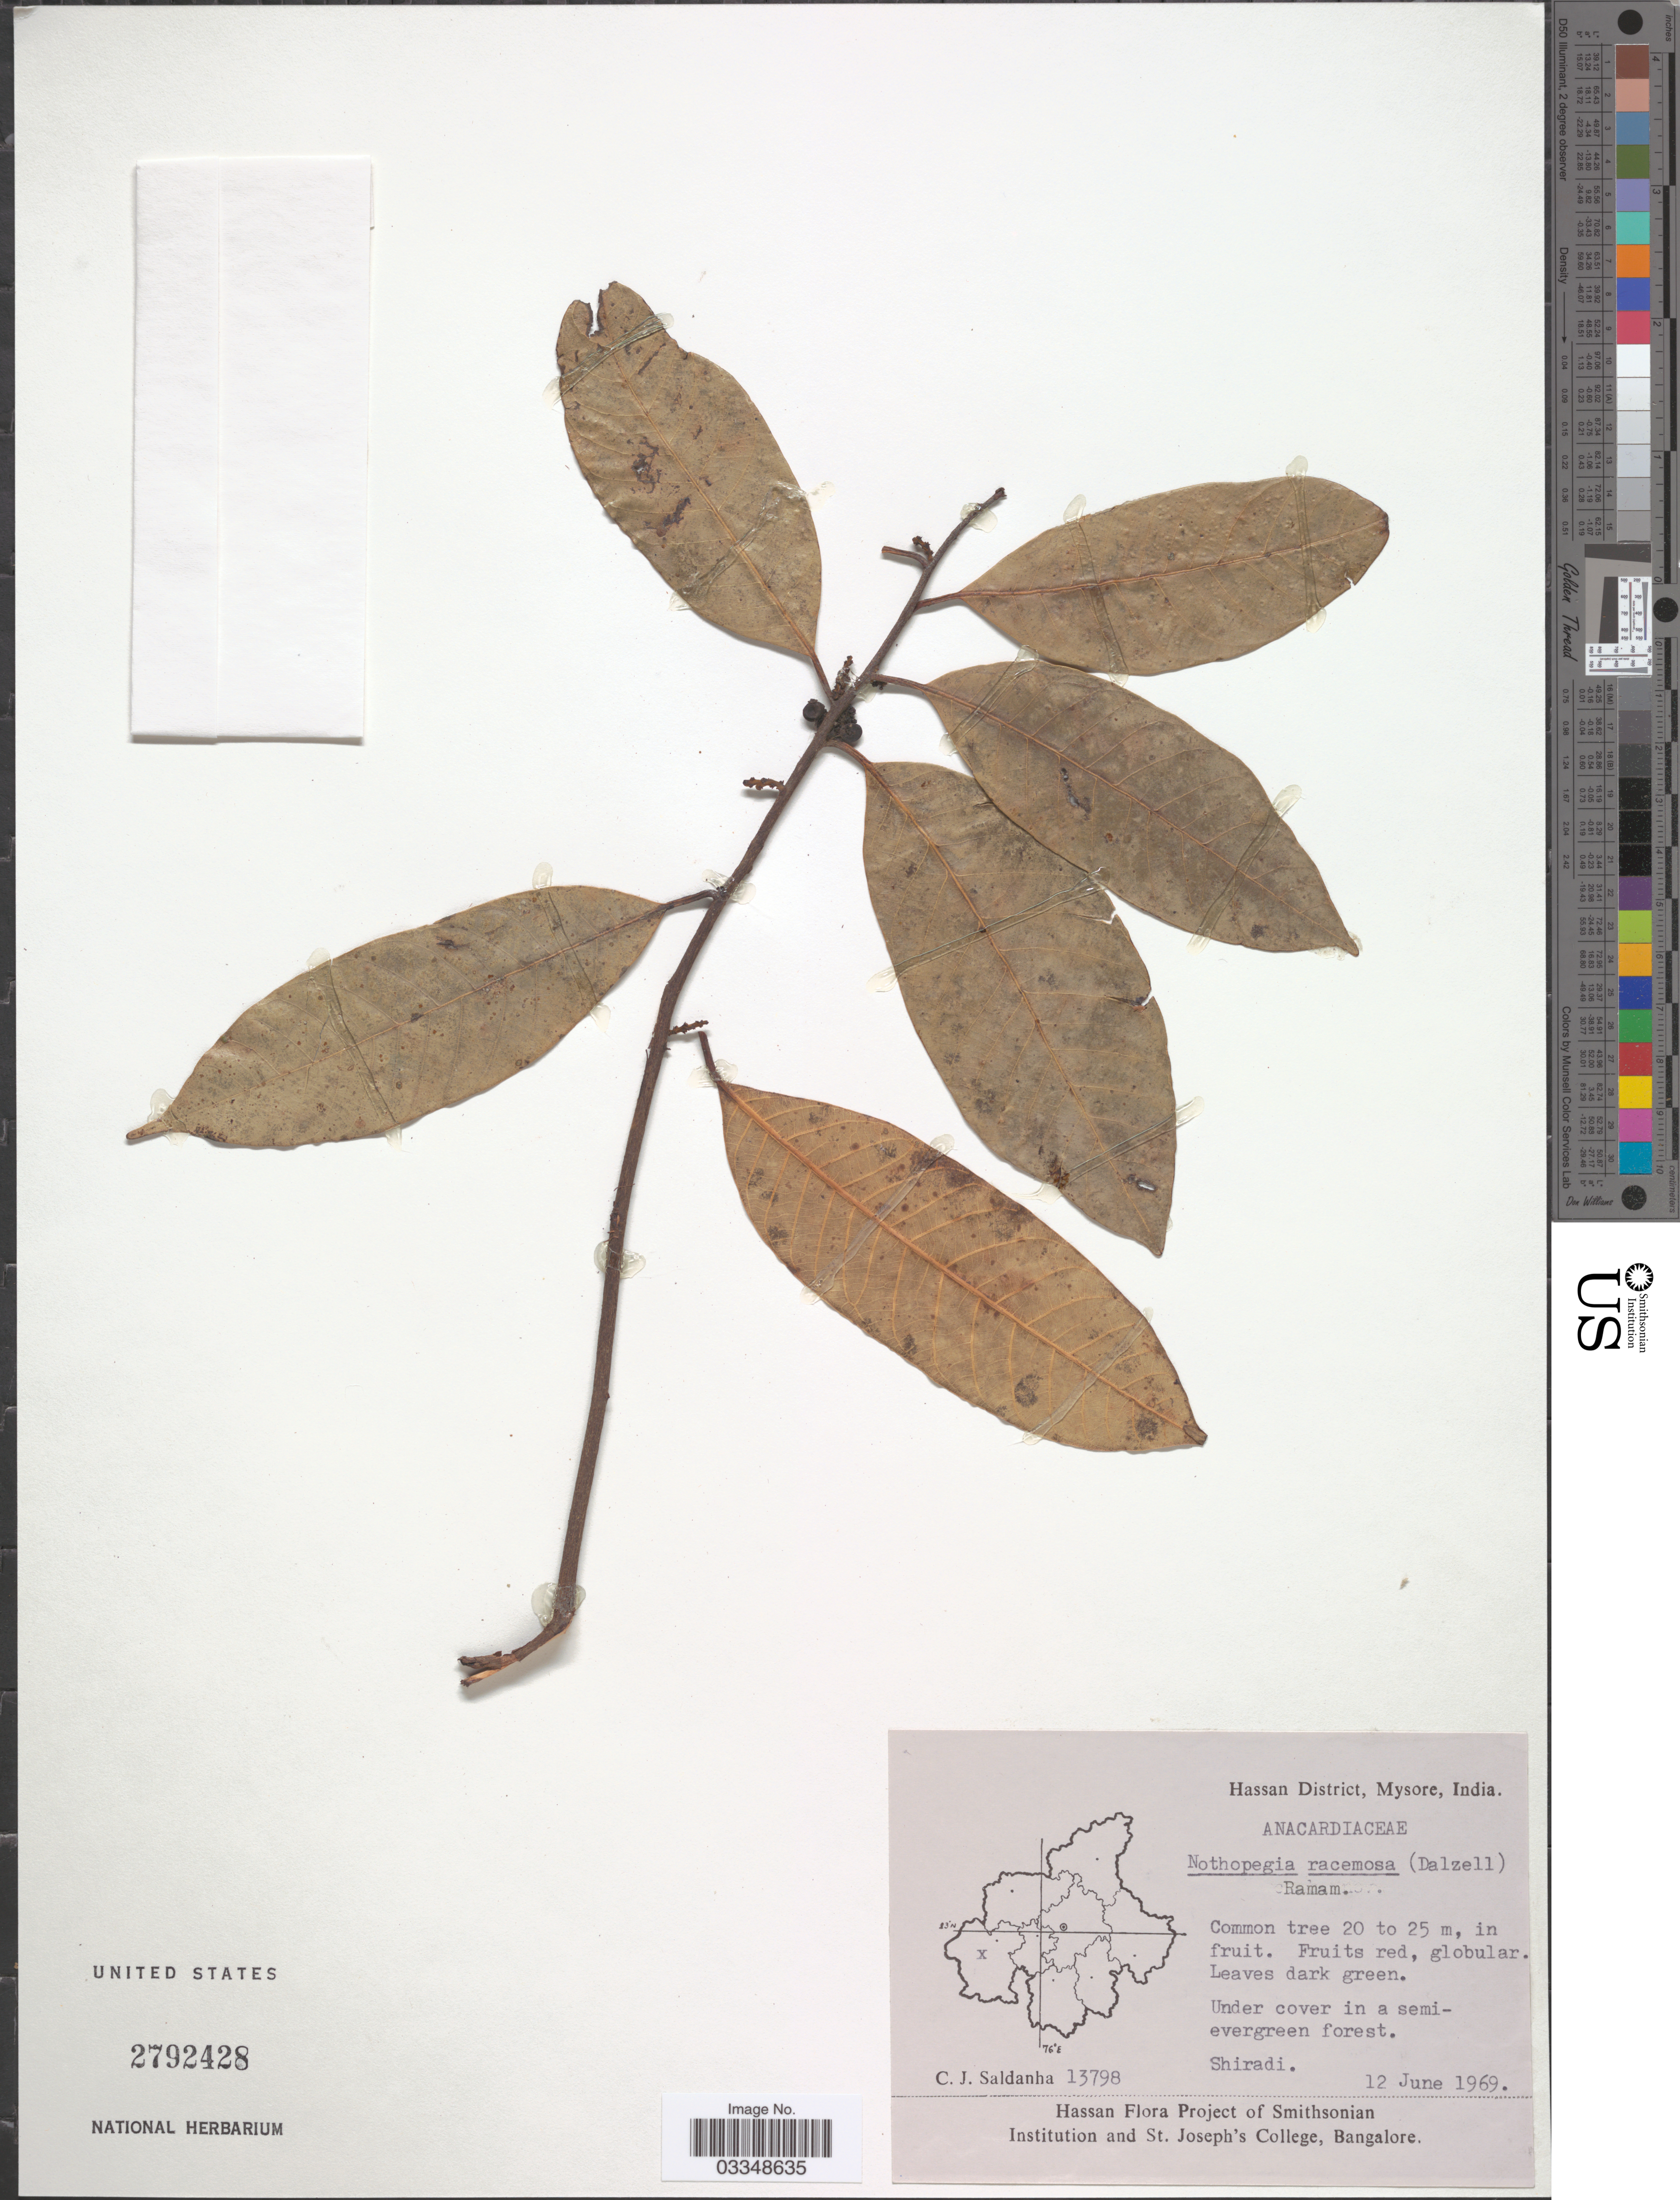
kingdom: Plantae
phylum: Tracheophyta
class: Magnoliopsida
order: Sapindales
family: Anacardiaceae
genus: Nothopegia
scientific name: Nothopegia racemosa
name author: (Dalzell) Ramamoorthy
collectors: C. J. Saldanha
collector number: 13798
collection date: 1969-06-12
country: India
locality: Hassan District, Mysore. Shiradi.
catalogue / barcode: US 2792428